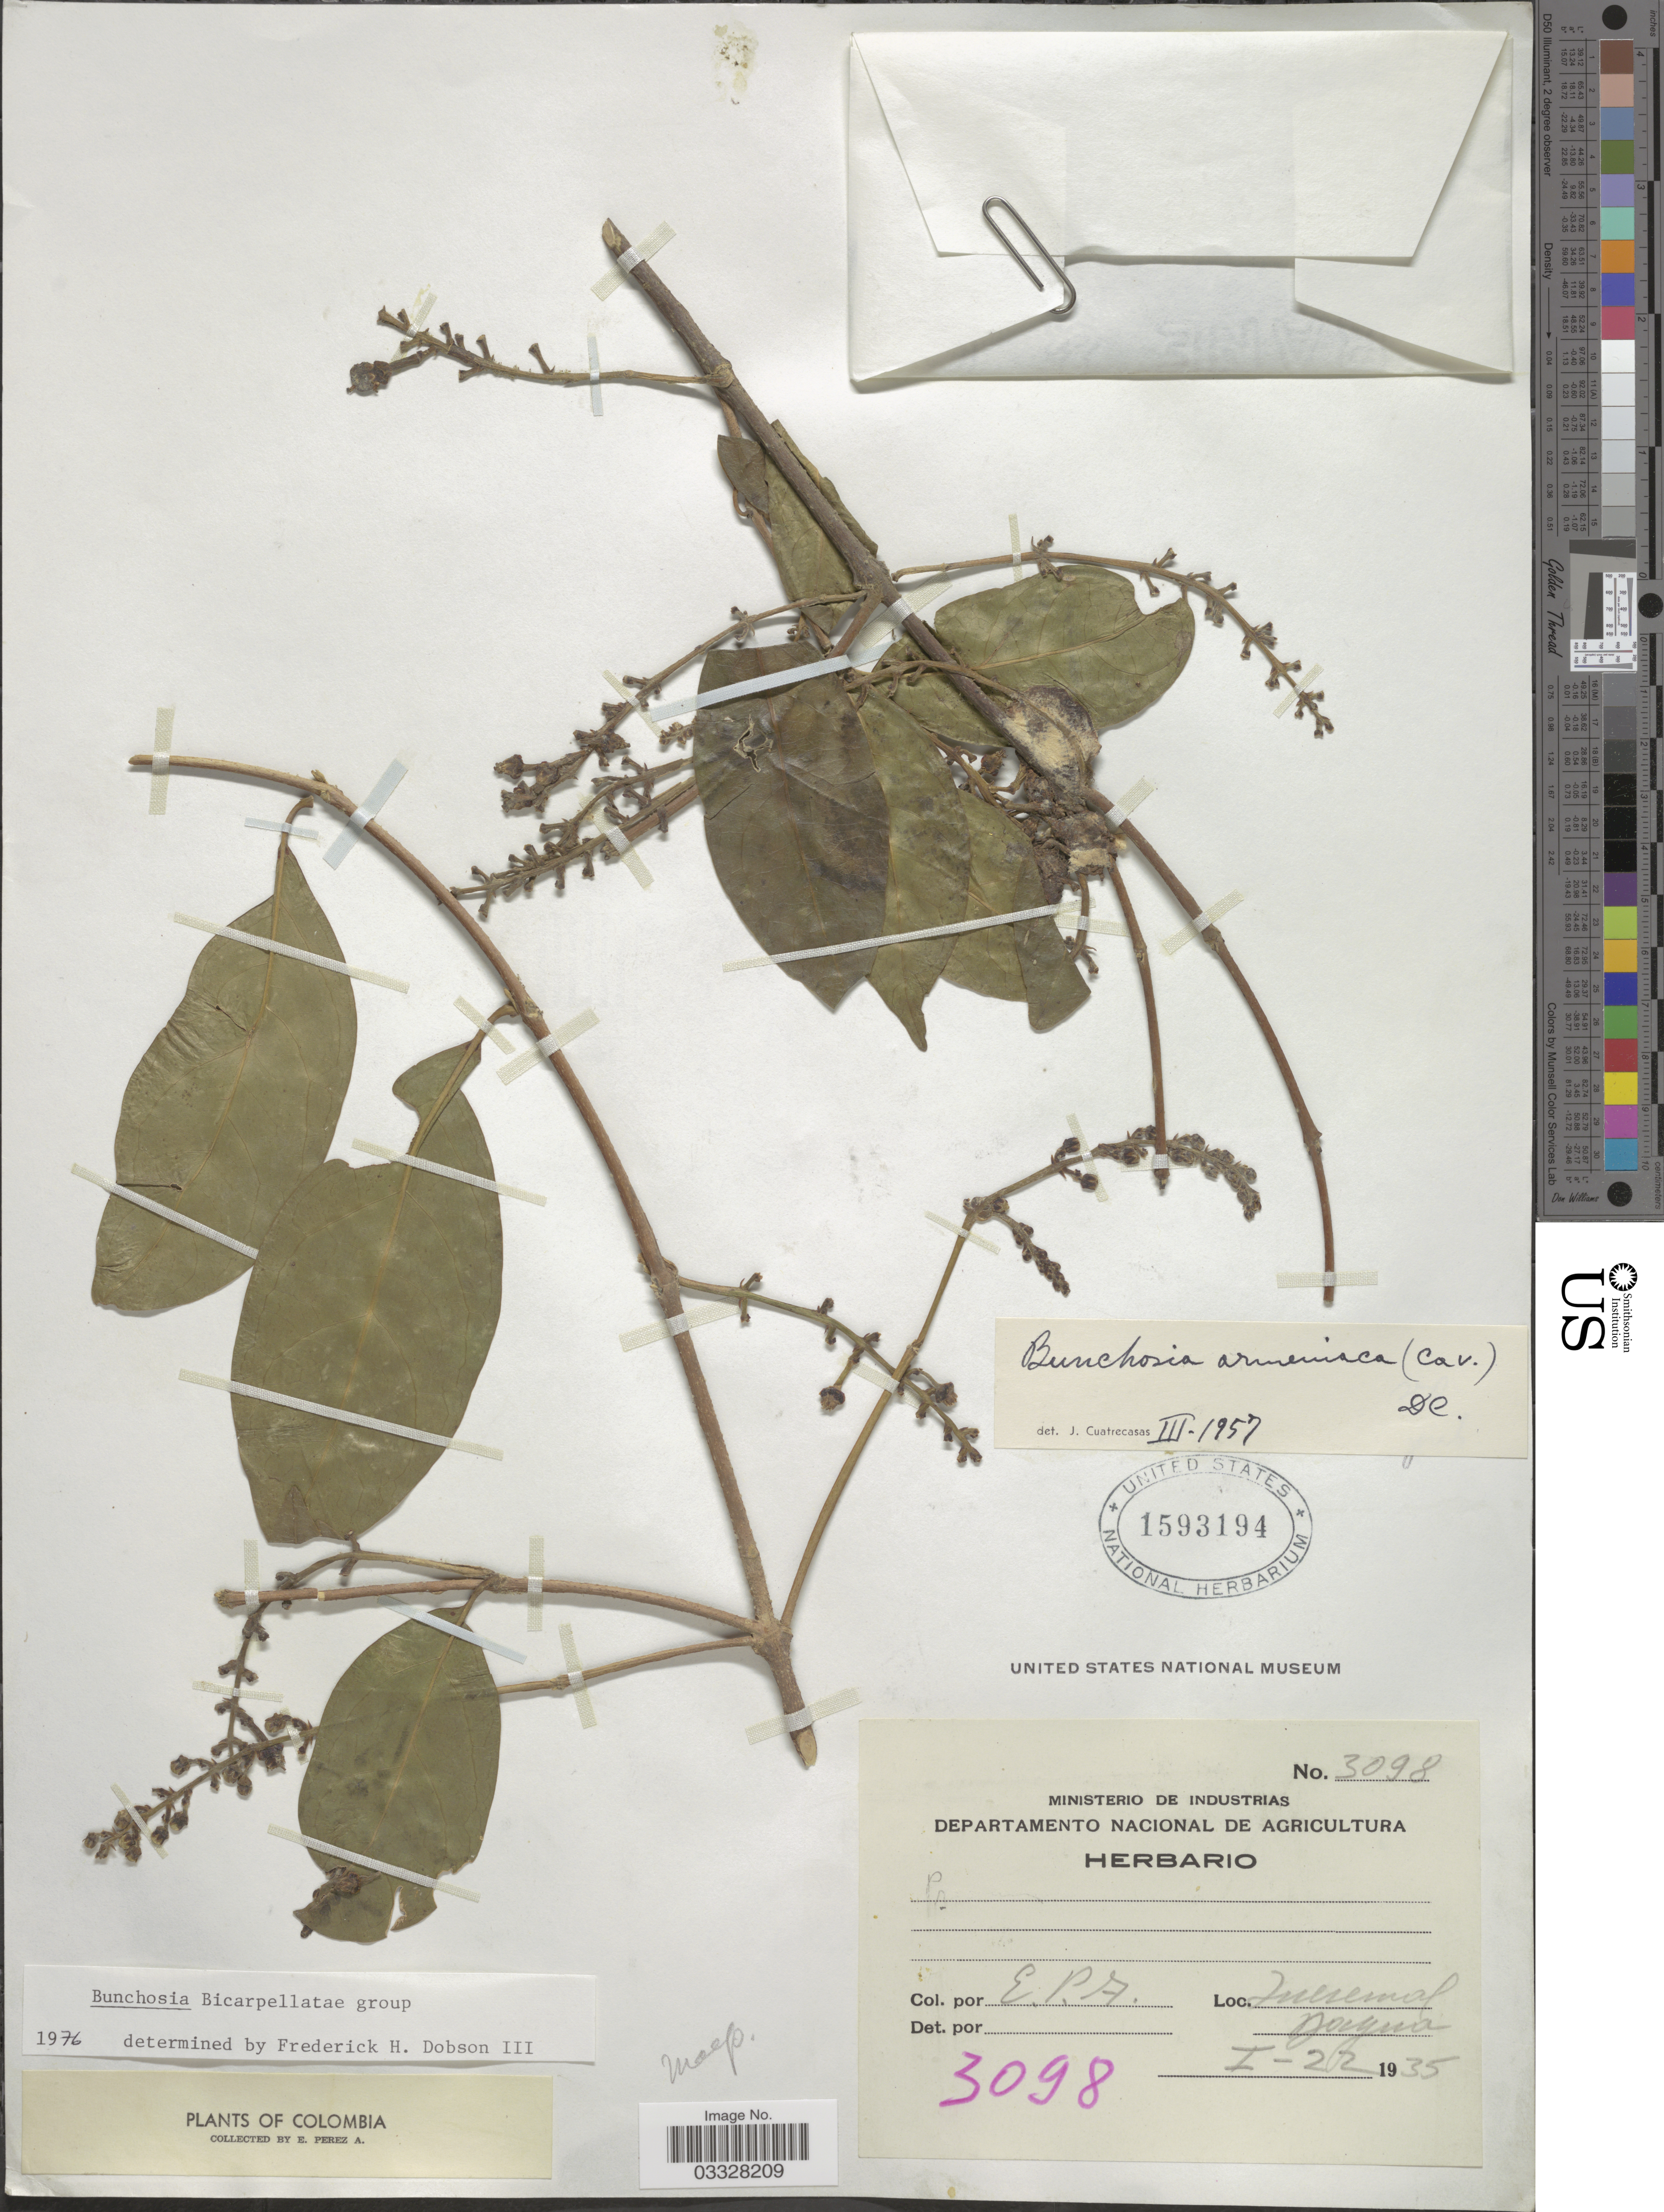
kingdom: Plantae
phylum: Tracheophyta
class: Magnoliopsida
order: Malpighiales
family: Malpighiaceae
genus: Bunchosia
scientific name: Bunchosia armeniaca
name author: (Cav.) DC.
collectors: E. Pérez Arbeláez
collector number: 3098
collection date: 1935-01-22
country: Colombia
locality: Queremal Dagua.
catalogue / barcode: US 1593194